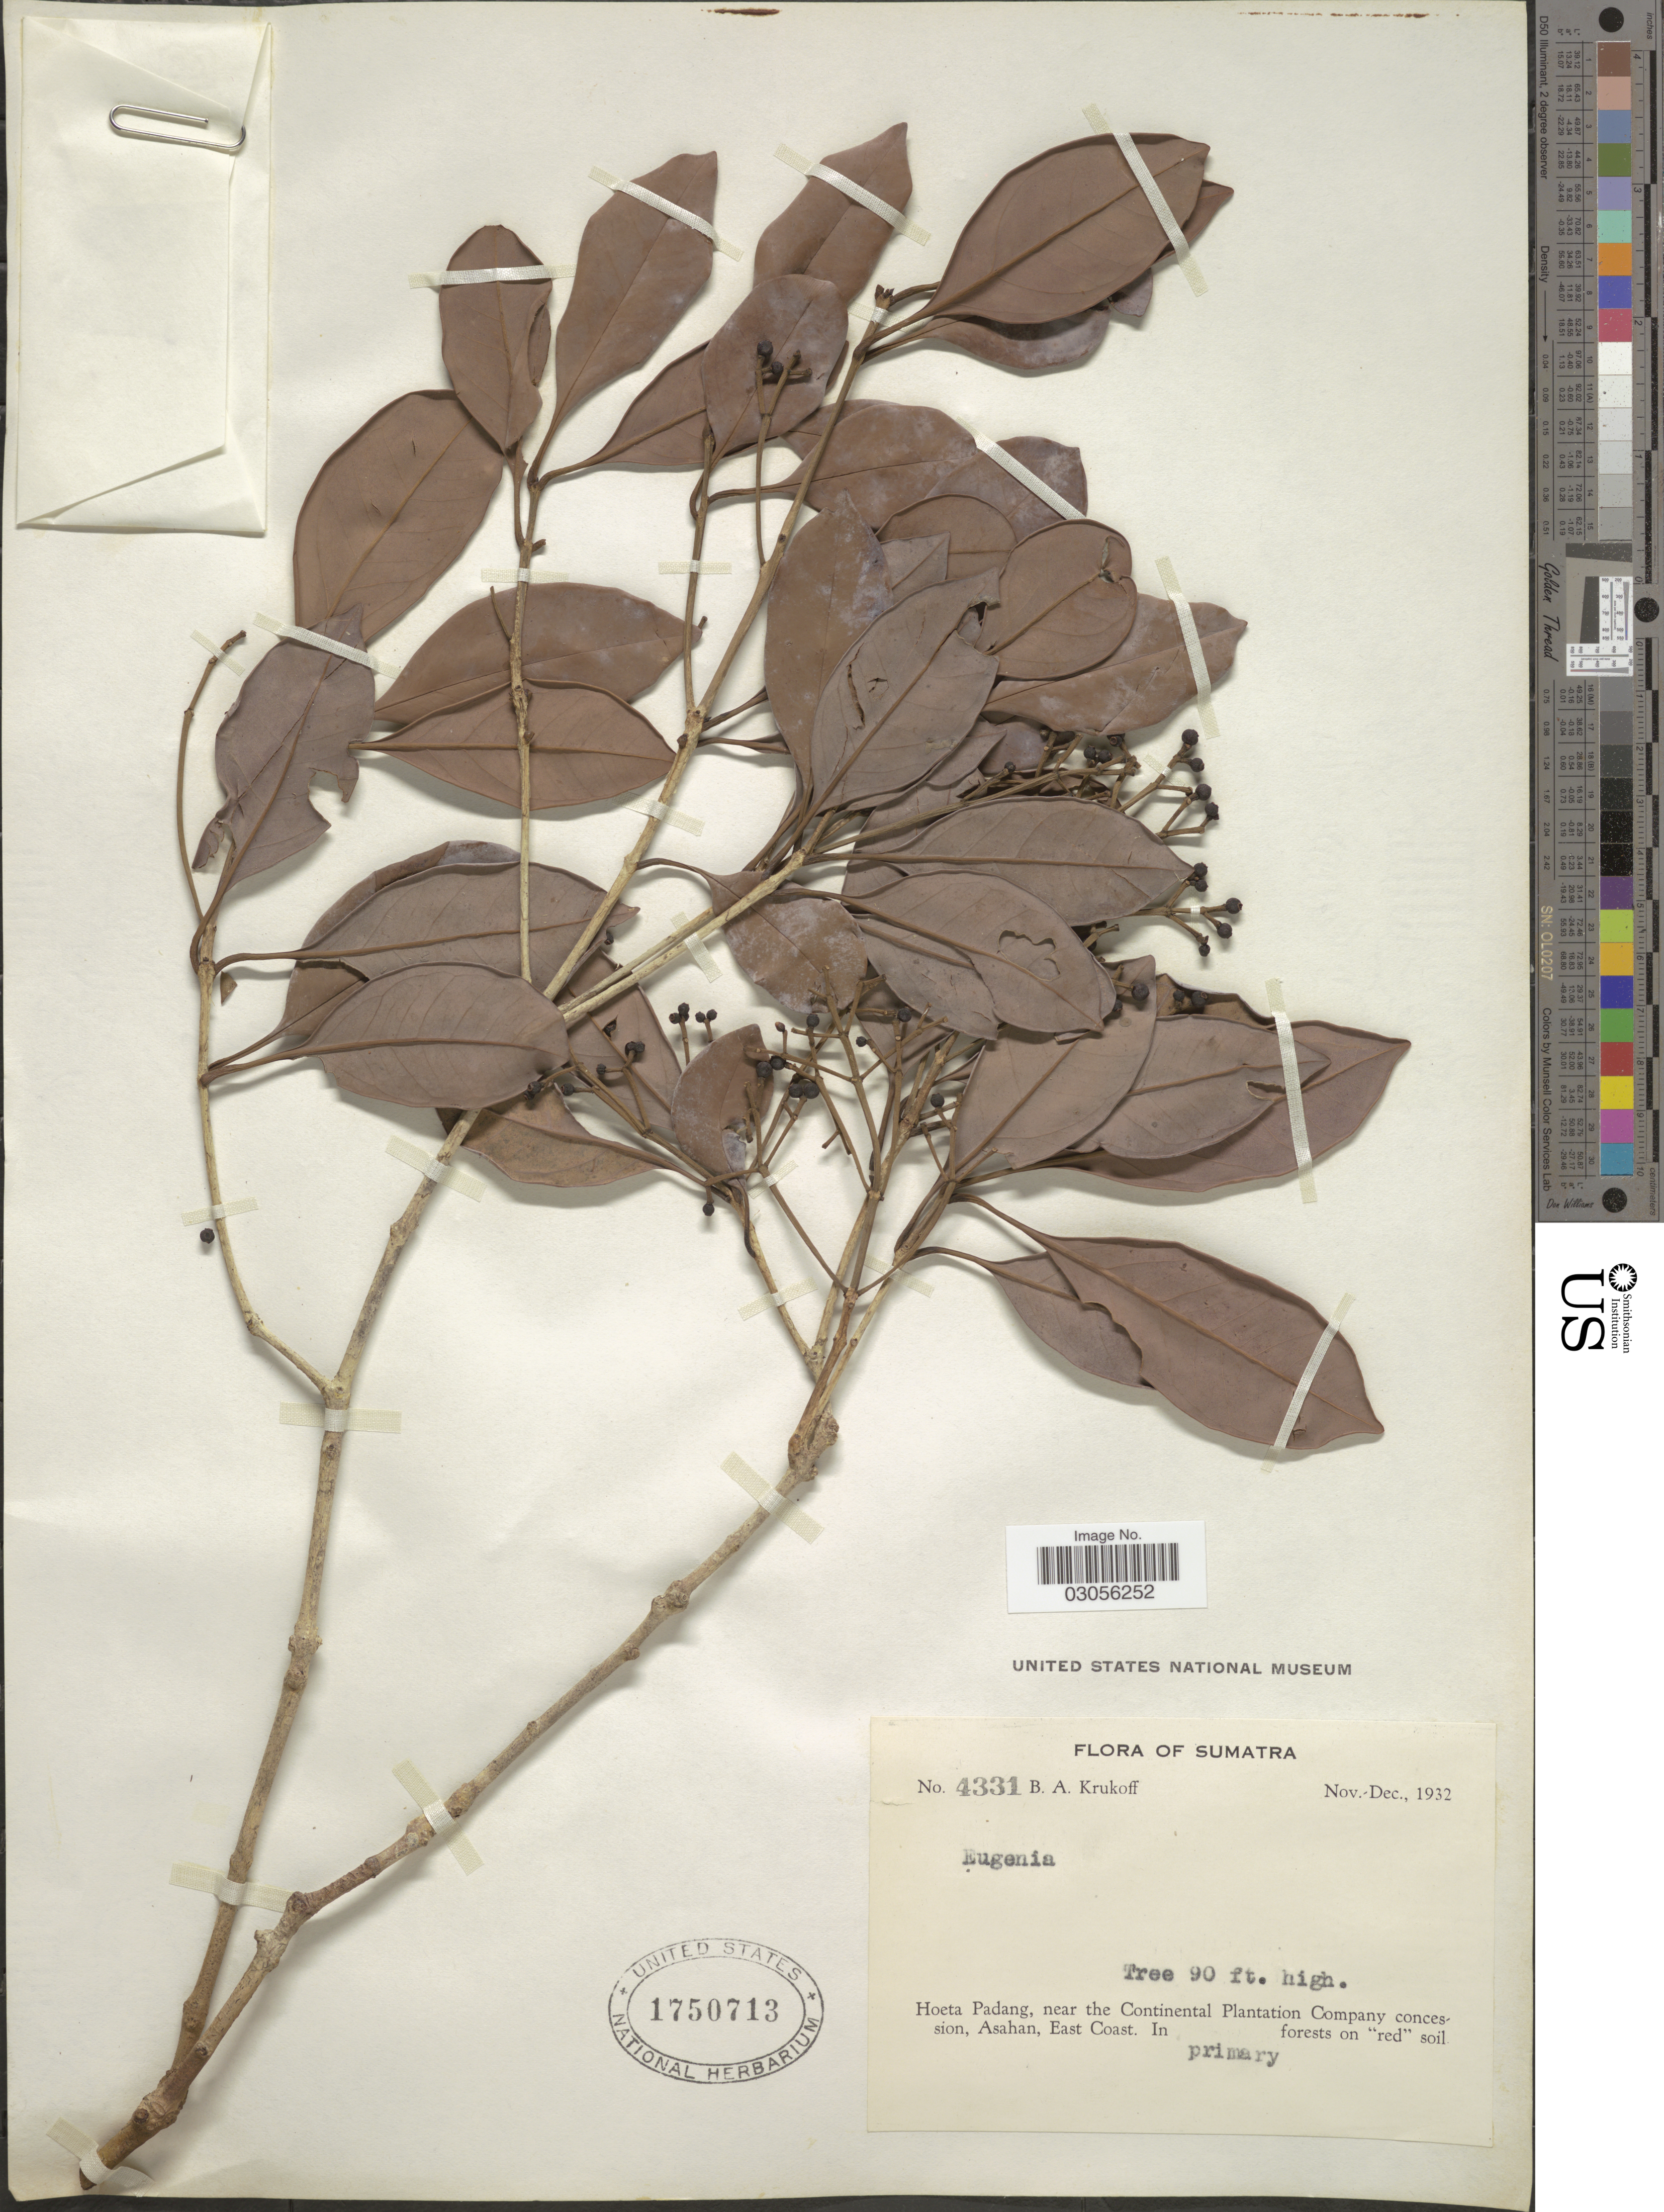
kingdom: Plantae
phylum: Tracheophyta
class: Magnoliopsida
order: Myrtales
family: Myrtaceae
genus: Syzygium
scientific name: Syzygium sp.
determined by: Strong, Mark T., (BOT), Smithsonian Institution - National Museum of Natural History (UNITED STATES)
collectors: B. A. Krukoff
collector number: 4331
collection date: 1932-11/1932-12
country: Indonesia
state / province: Sumatra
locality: Hoeta Padang, near the Continental Plantation Company concession, Asahan, East Coast.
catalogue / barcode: US 1750713